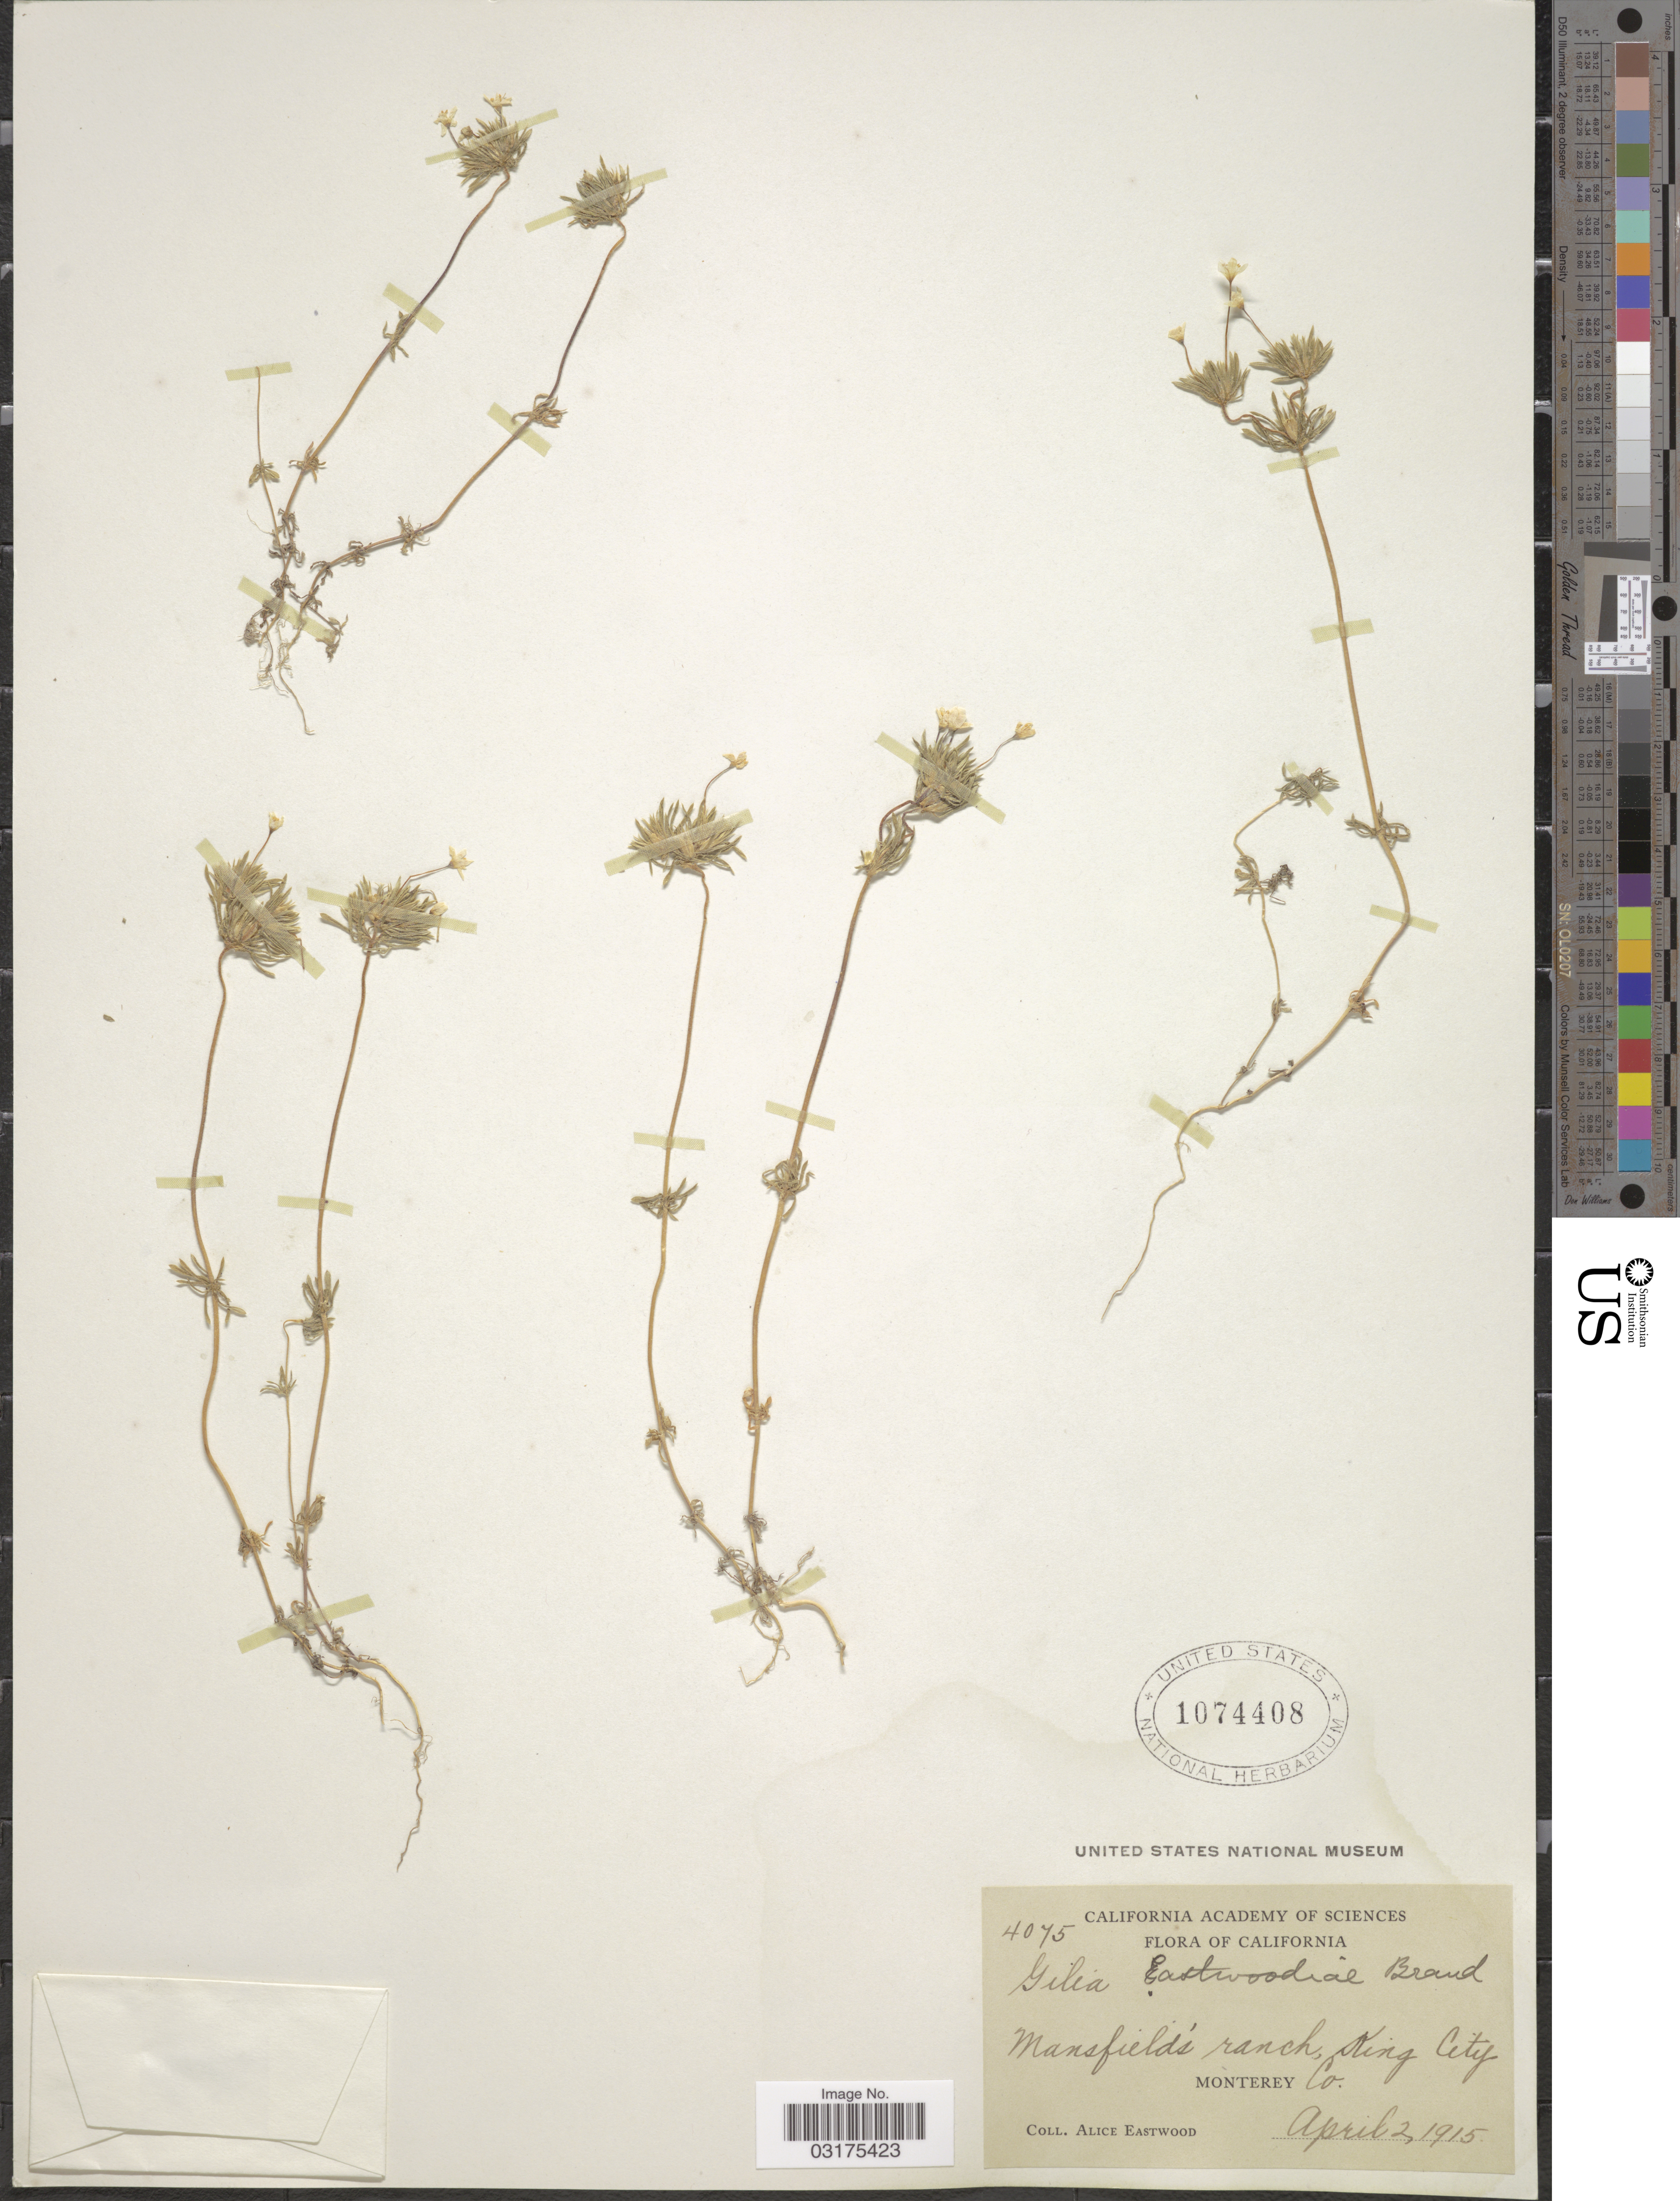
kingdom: Plantae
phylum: Tracheophyta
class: Magnoliopsida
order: Ericales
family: Polemoniaceae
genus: Leptosiphon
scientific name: Leptosiphon bicolor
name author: Nutt.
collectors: A. Eastwood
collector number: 4075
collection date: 1915-04-02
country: United States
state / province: California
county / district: Monterey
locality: Mansfield's ranch, King City, Monterey Co.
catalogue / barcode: US 1074408